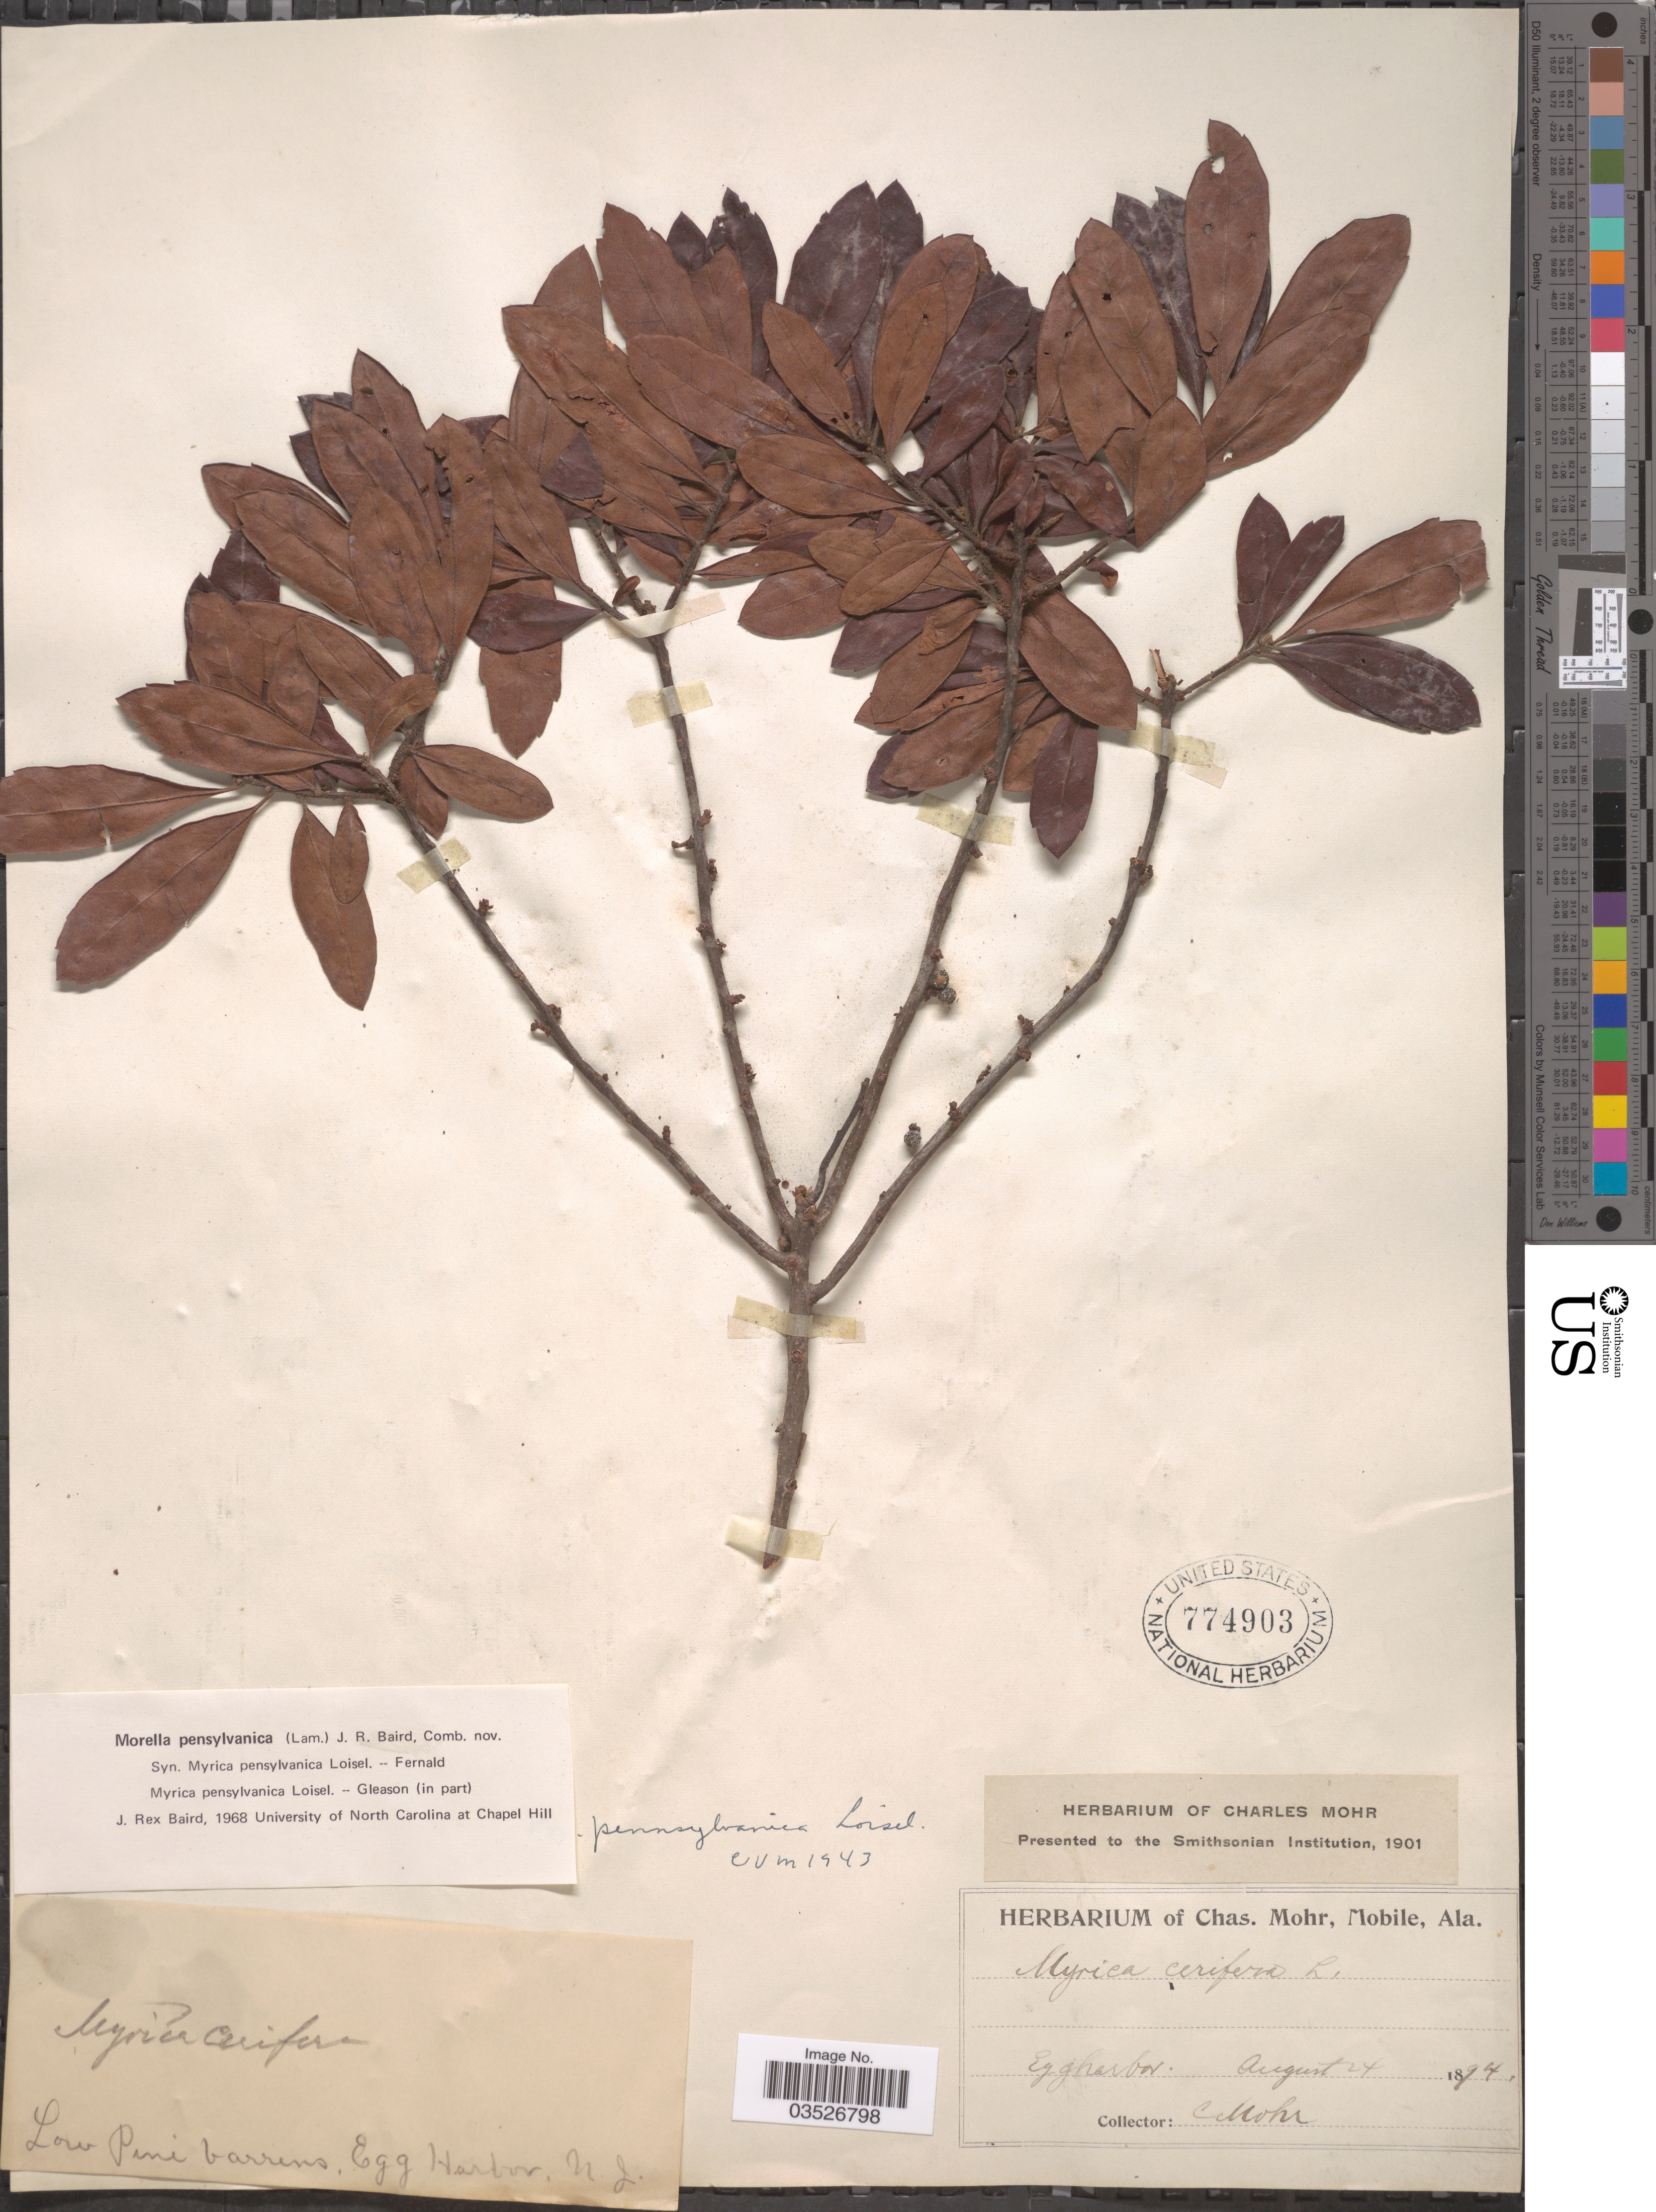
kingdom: Plantae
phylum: Tracheophyta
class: Magnoliopsida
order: Fagales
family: Myricaceae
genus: Morella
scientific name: Morella pensylvanica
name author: (Mirb.) Kartesz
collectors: Mohr, C. T. (herbarium)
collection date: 1894-08-24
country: United States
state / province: New Jersey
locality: Low Pine barrens. Egg Harbor.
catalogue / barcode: US 774903